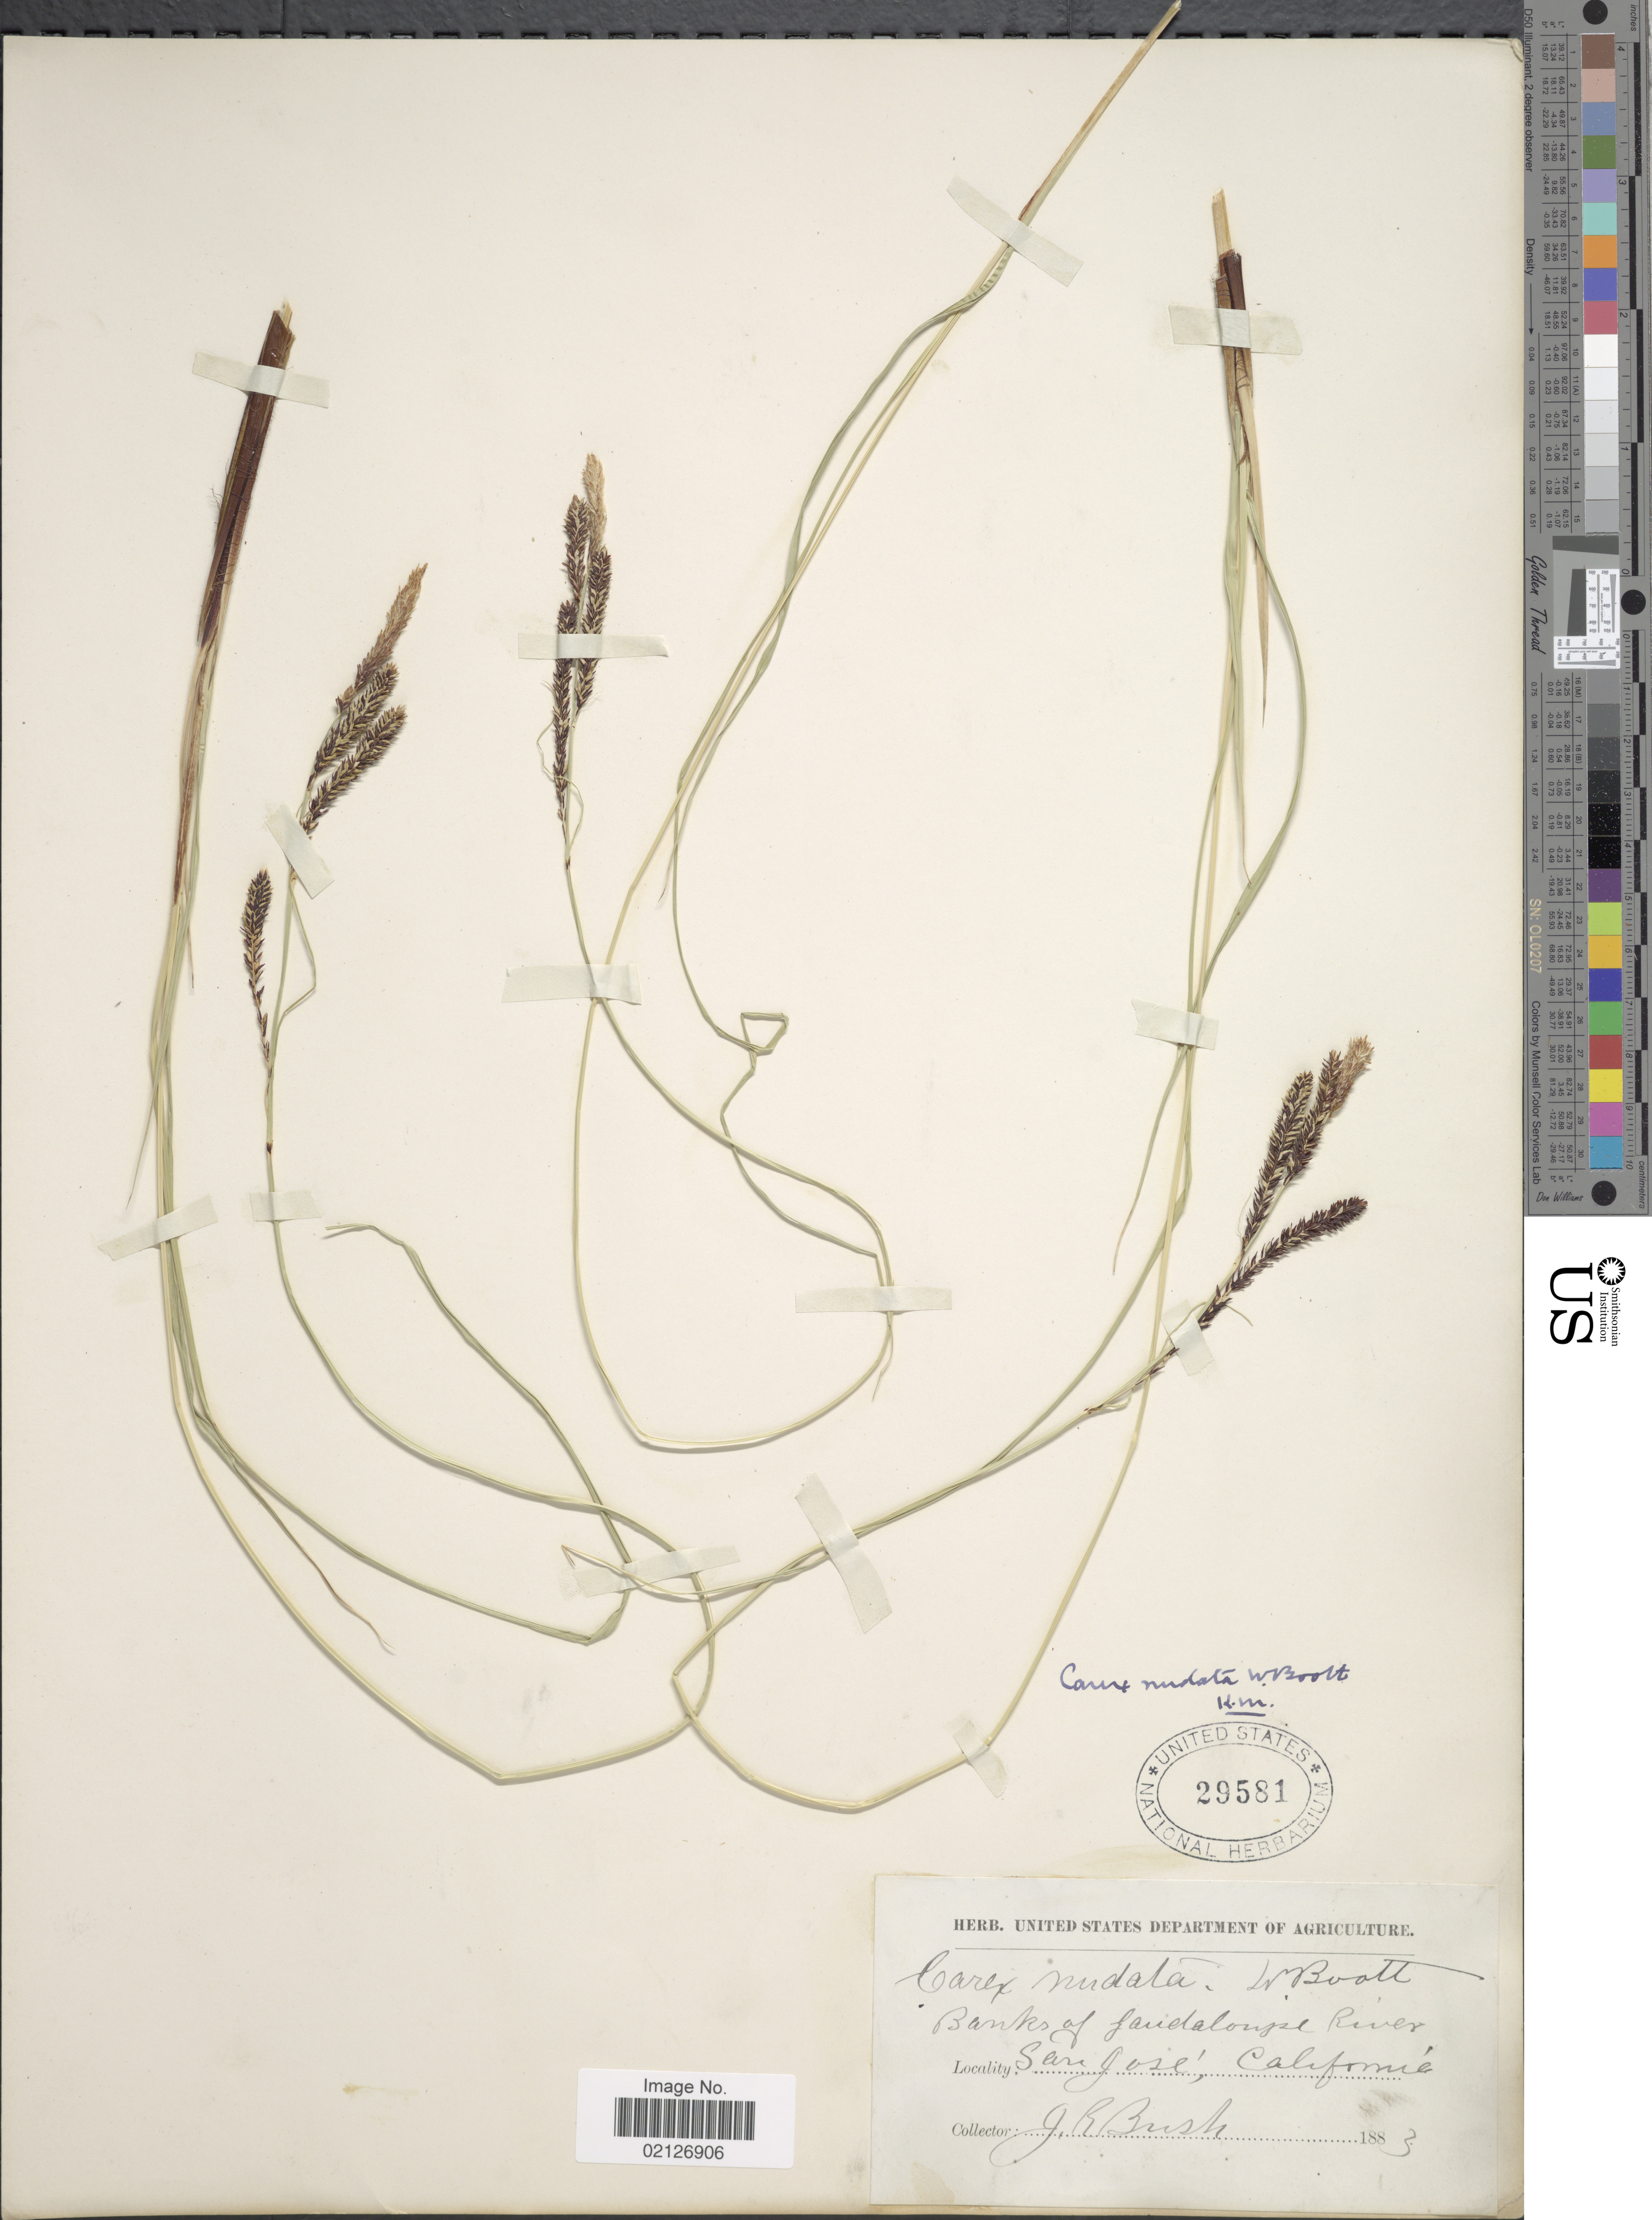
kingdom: Plantae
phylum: Tracheophyta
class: Liliopsida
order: Poales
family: Cyperaceae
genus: Carex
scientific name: Carex nudata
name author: W. Boott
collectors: J. Bush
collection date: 1883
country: United States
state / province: California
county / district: Santa Clara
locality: Banks of Gaudaloupe River, San Jose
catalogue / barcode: US 29581